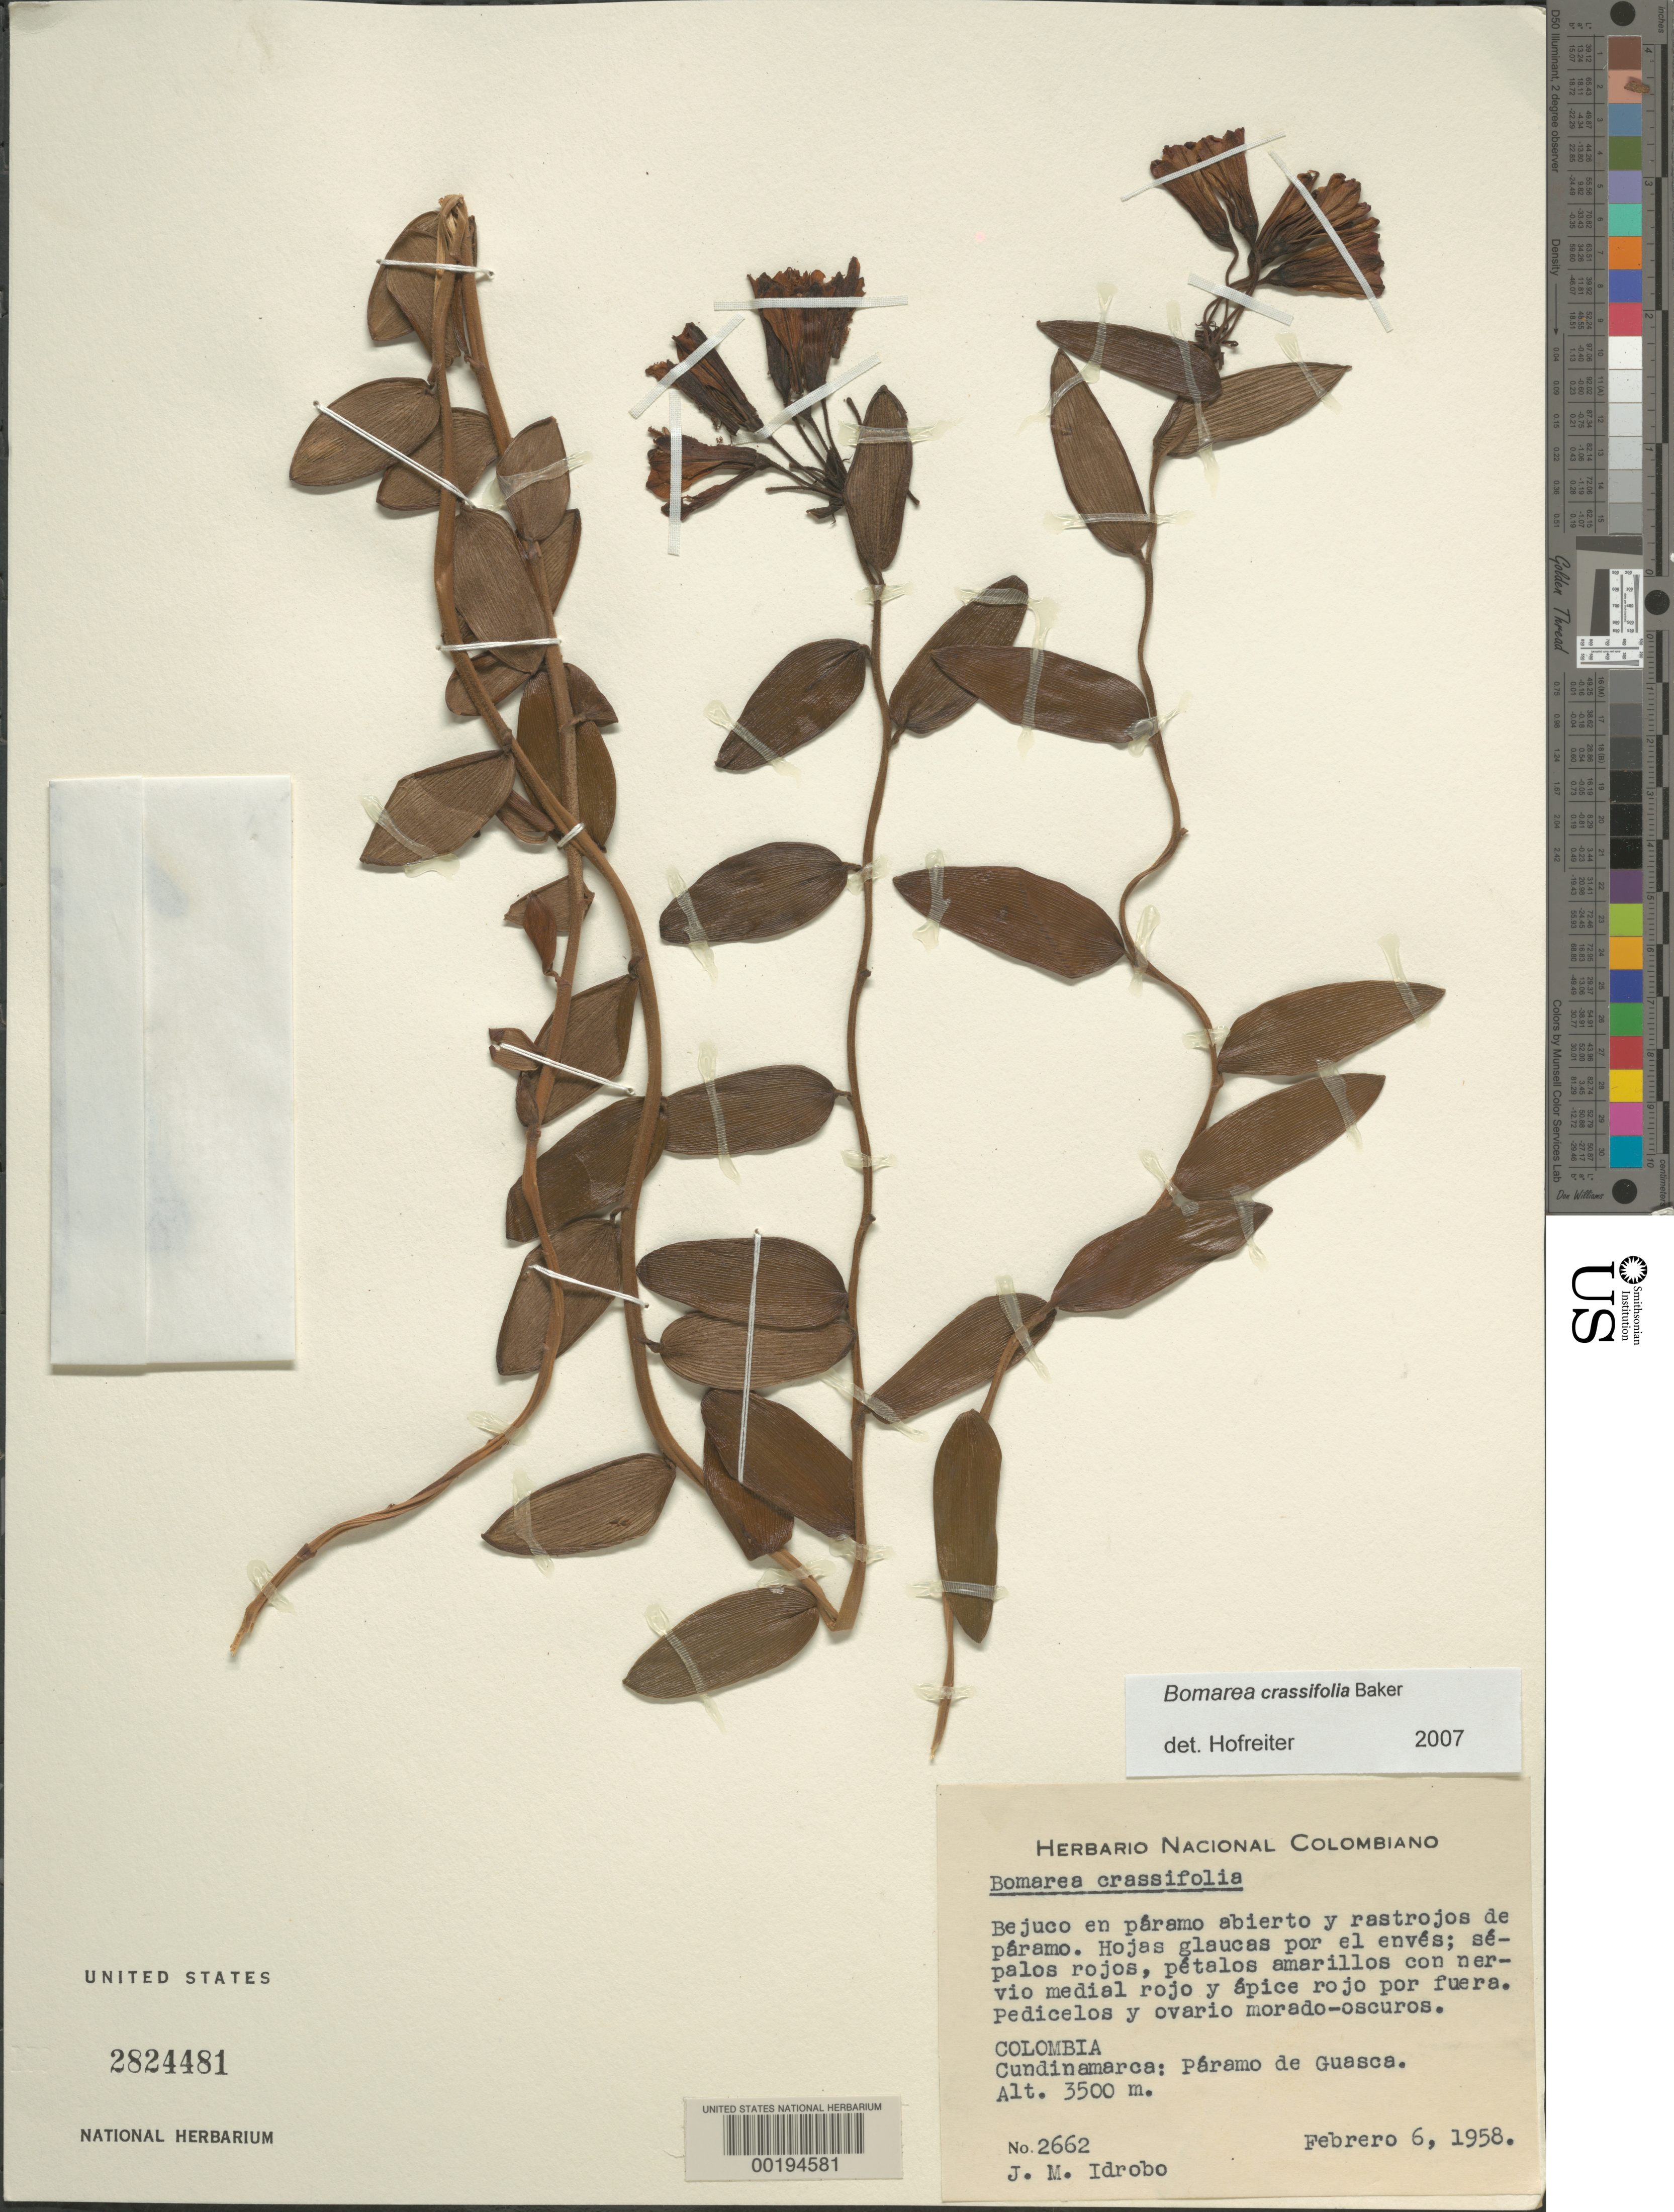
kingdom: Plantae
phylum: Tracheophyta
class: Liliopsida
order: Liliales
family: Alstroemeriaceae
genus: Bomarea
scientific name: Bomarea crassifolia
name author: Baker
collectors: J. M. Idrobo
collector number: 2662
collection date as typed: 06 Feb 1958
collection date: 1958-02-06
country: Colombia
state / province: Cundinamarca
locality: Paramo de Guasca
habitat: Open plain and stubble plain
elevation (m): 3500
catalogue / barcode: US 2824481